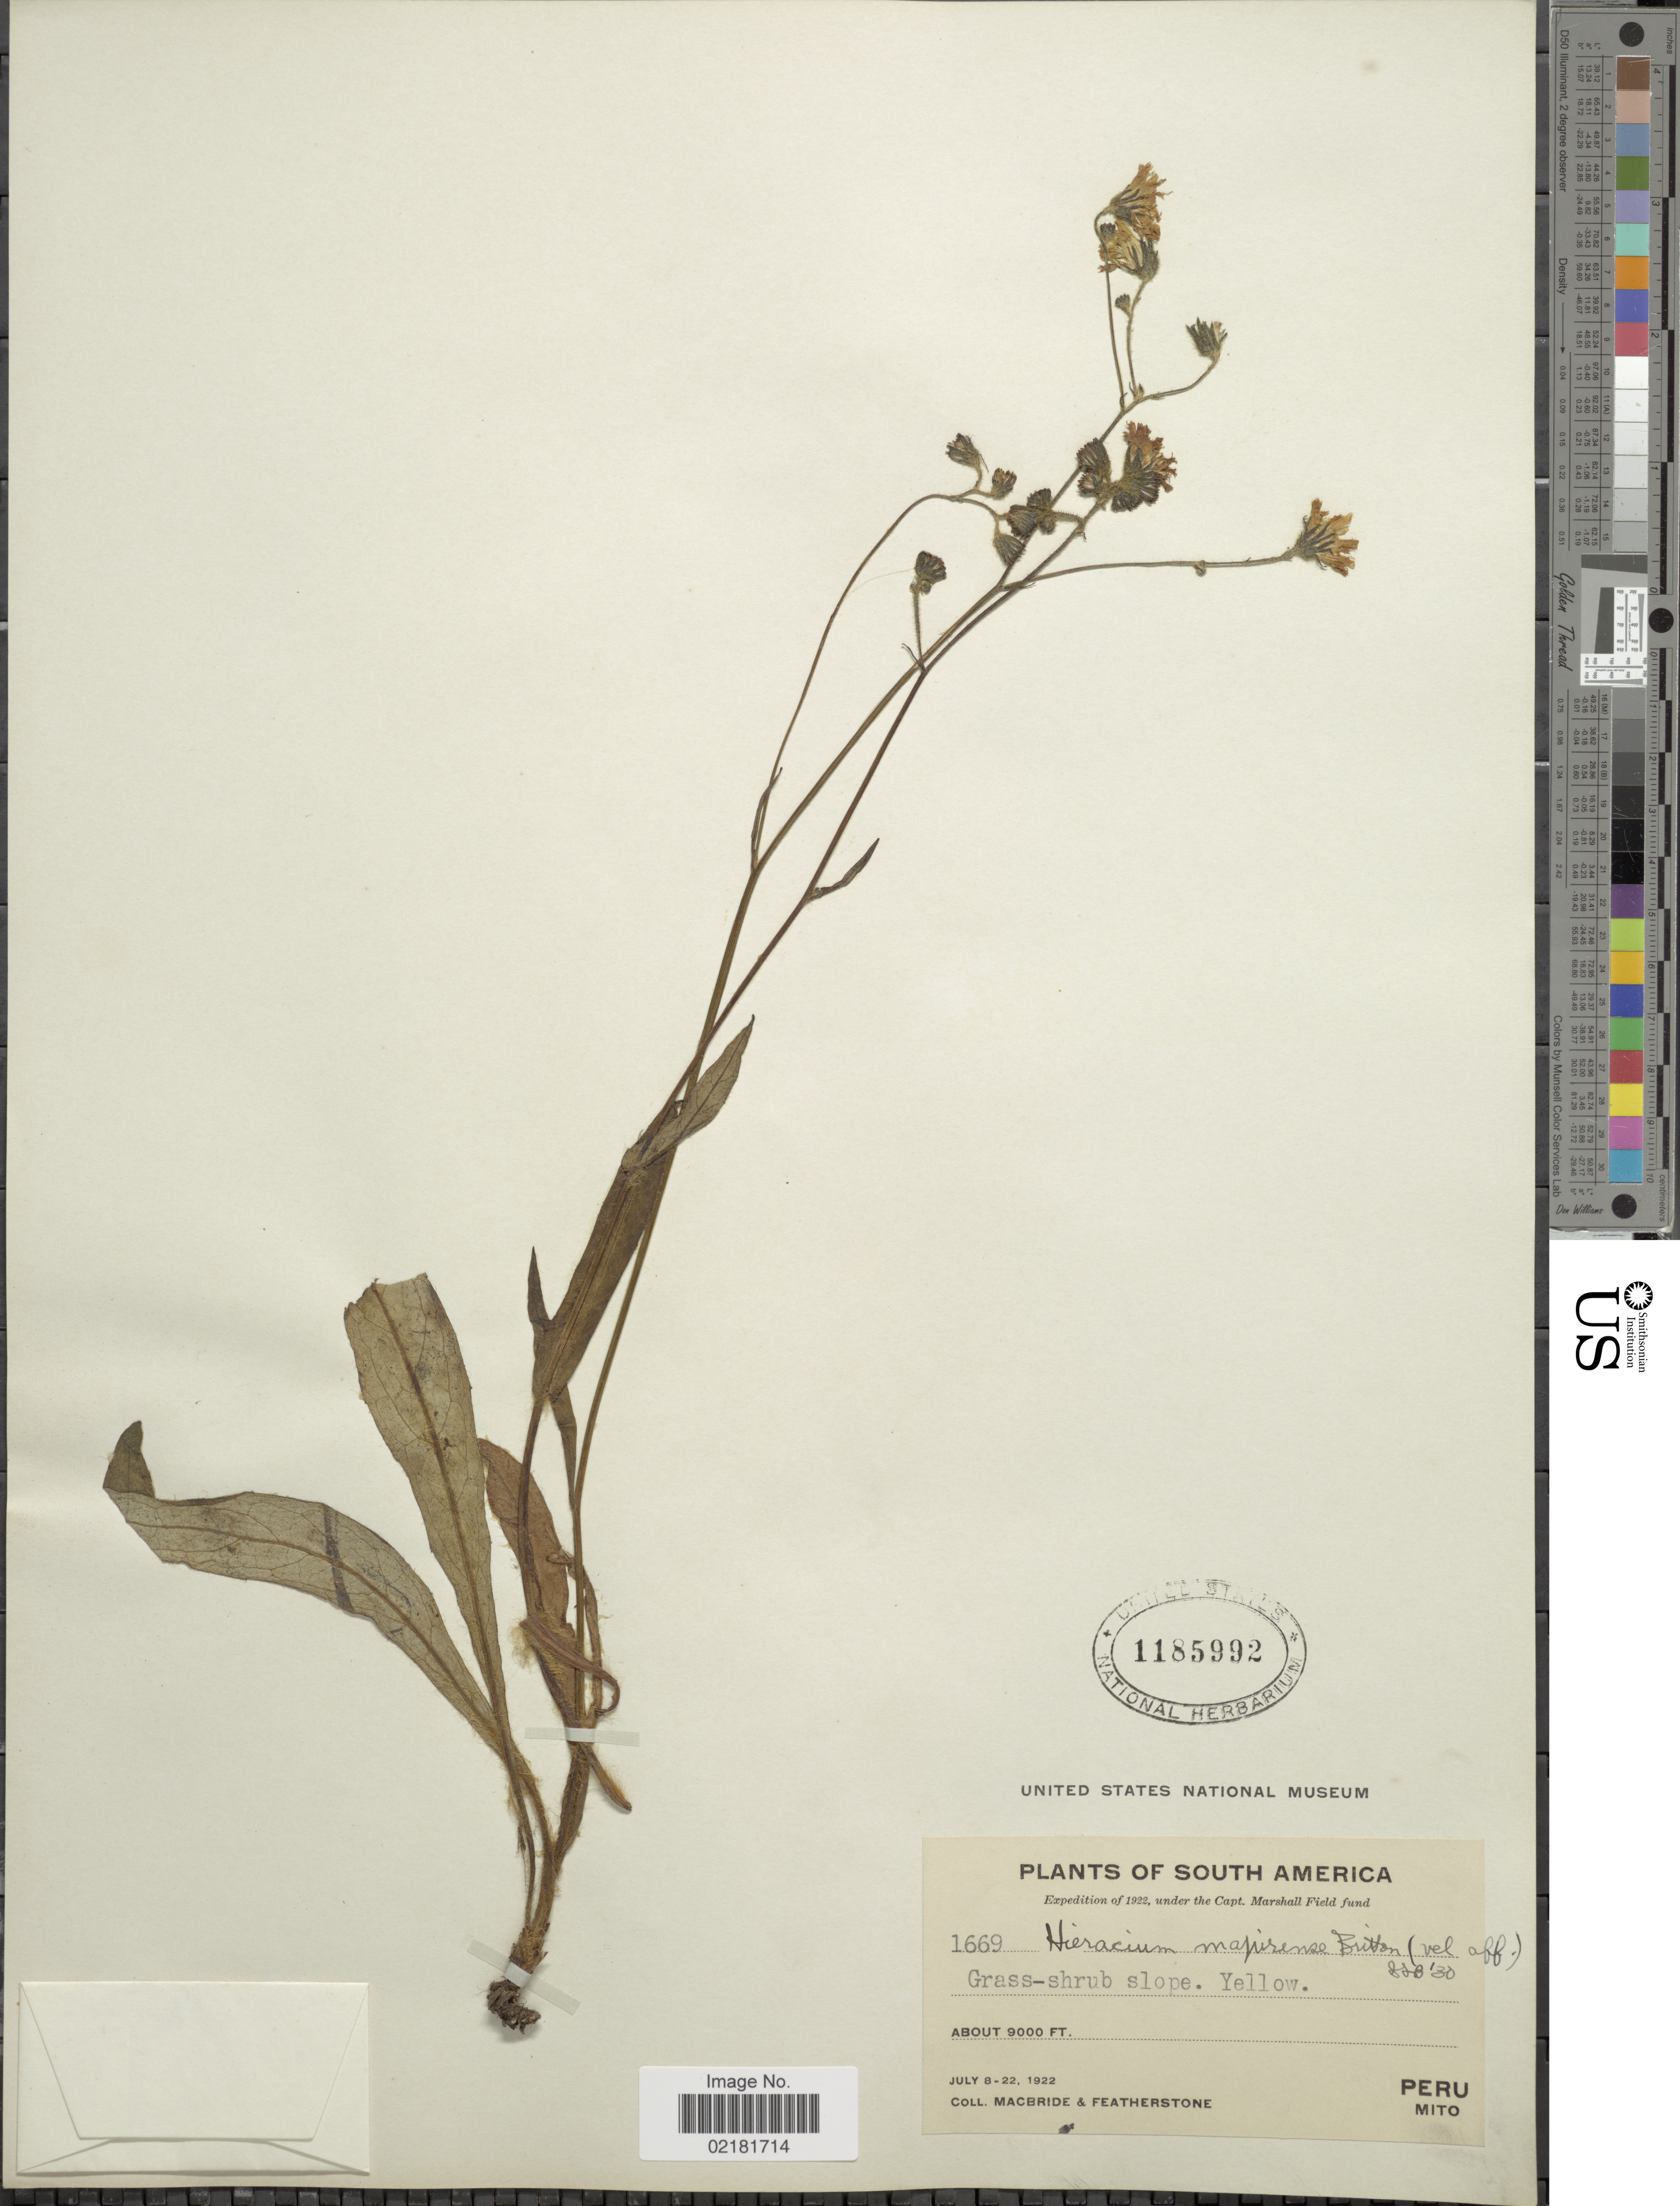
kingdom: Plantae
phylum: Tracheophyta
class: Magnoliopsida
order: Asterales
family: Asteraceae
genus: Hieracium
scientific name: Hieracium mapirense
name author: Britton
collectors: J. F. Macbride & -. Featherstone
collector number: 1669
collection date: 1922-07-08/1922-07-22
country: Peru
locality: Mito.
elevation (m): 2743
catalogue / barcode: US 1185992